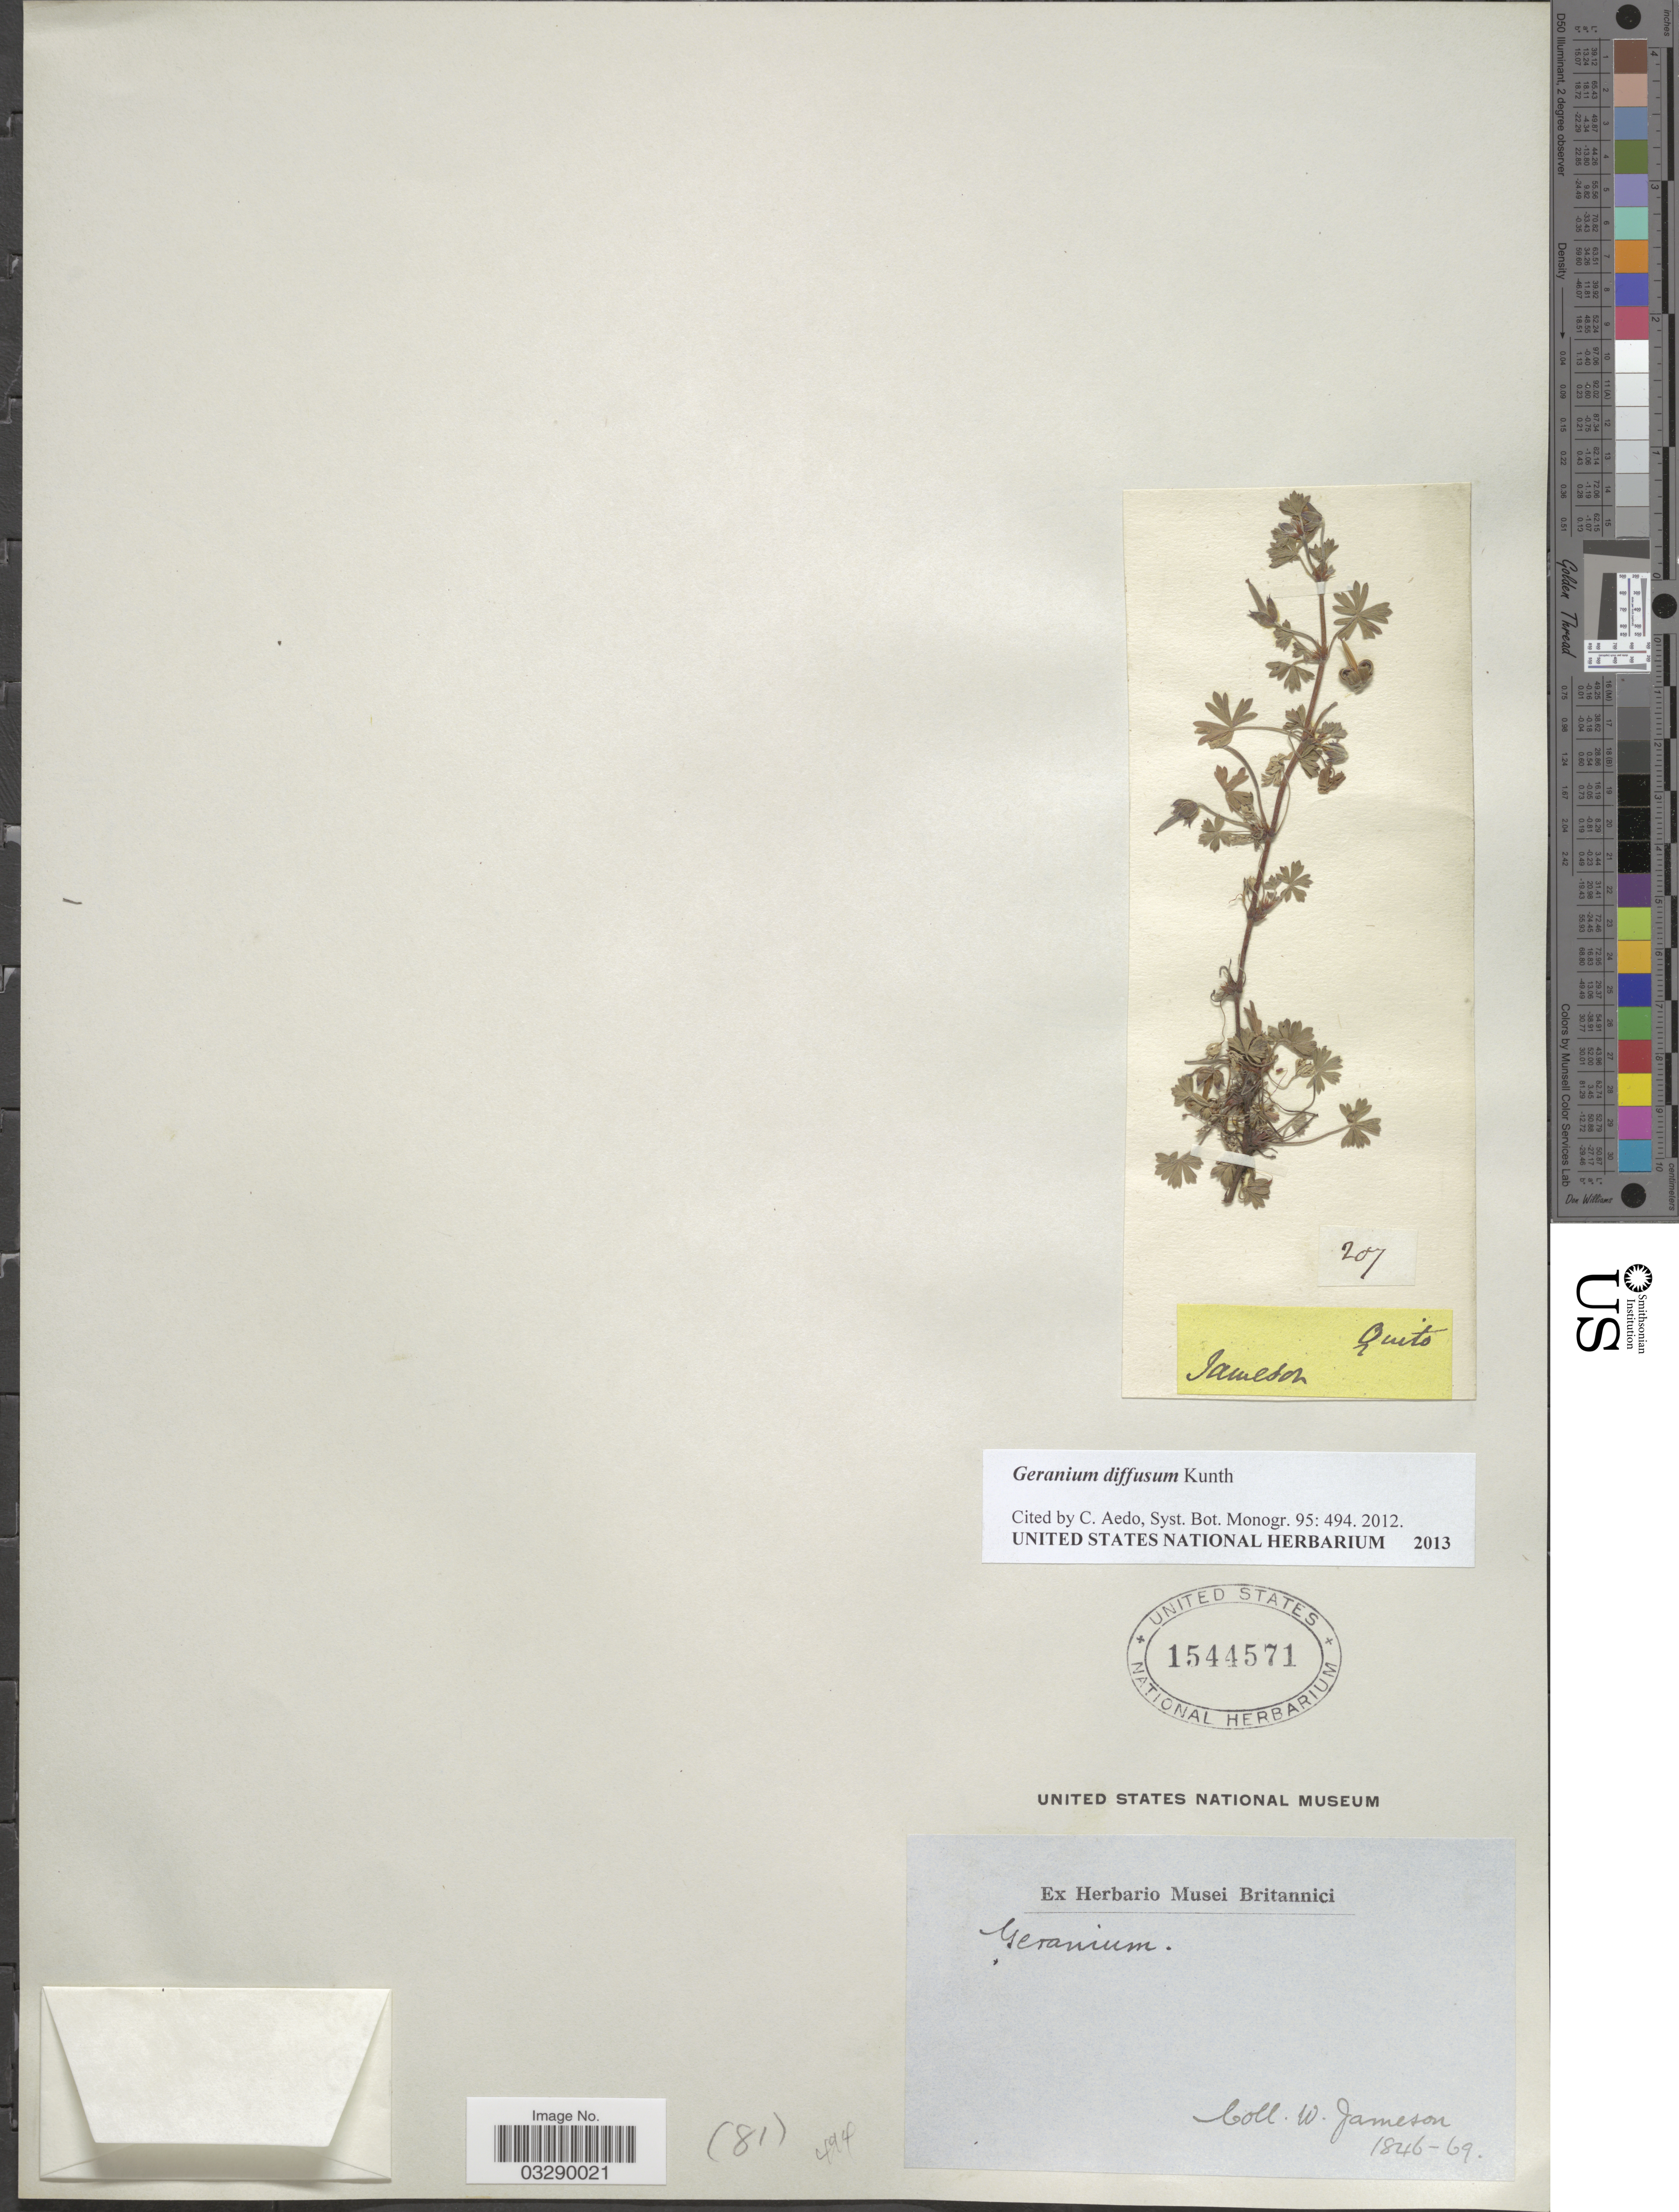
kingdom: Plantae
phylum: Tracheophyta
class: Magnoliopsida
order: Geraniales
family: Geraniaceae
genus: Geranium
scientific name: Geranium diffusum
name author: Kunth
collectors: W. Jameson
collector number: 207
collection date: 1846/1869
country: Ecuador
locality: Quito.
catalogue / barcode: US 1544571